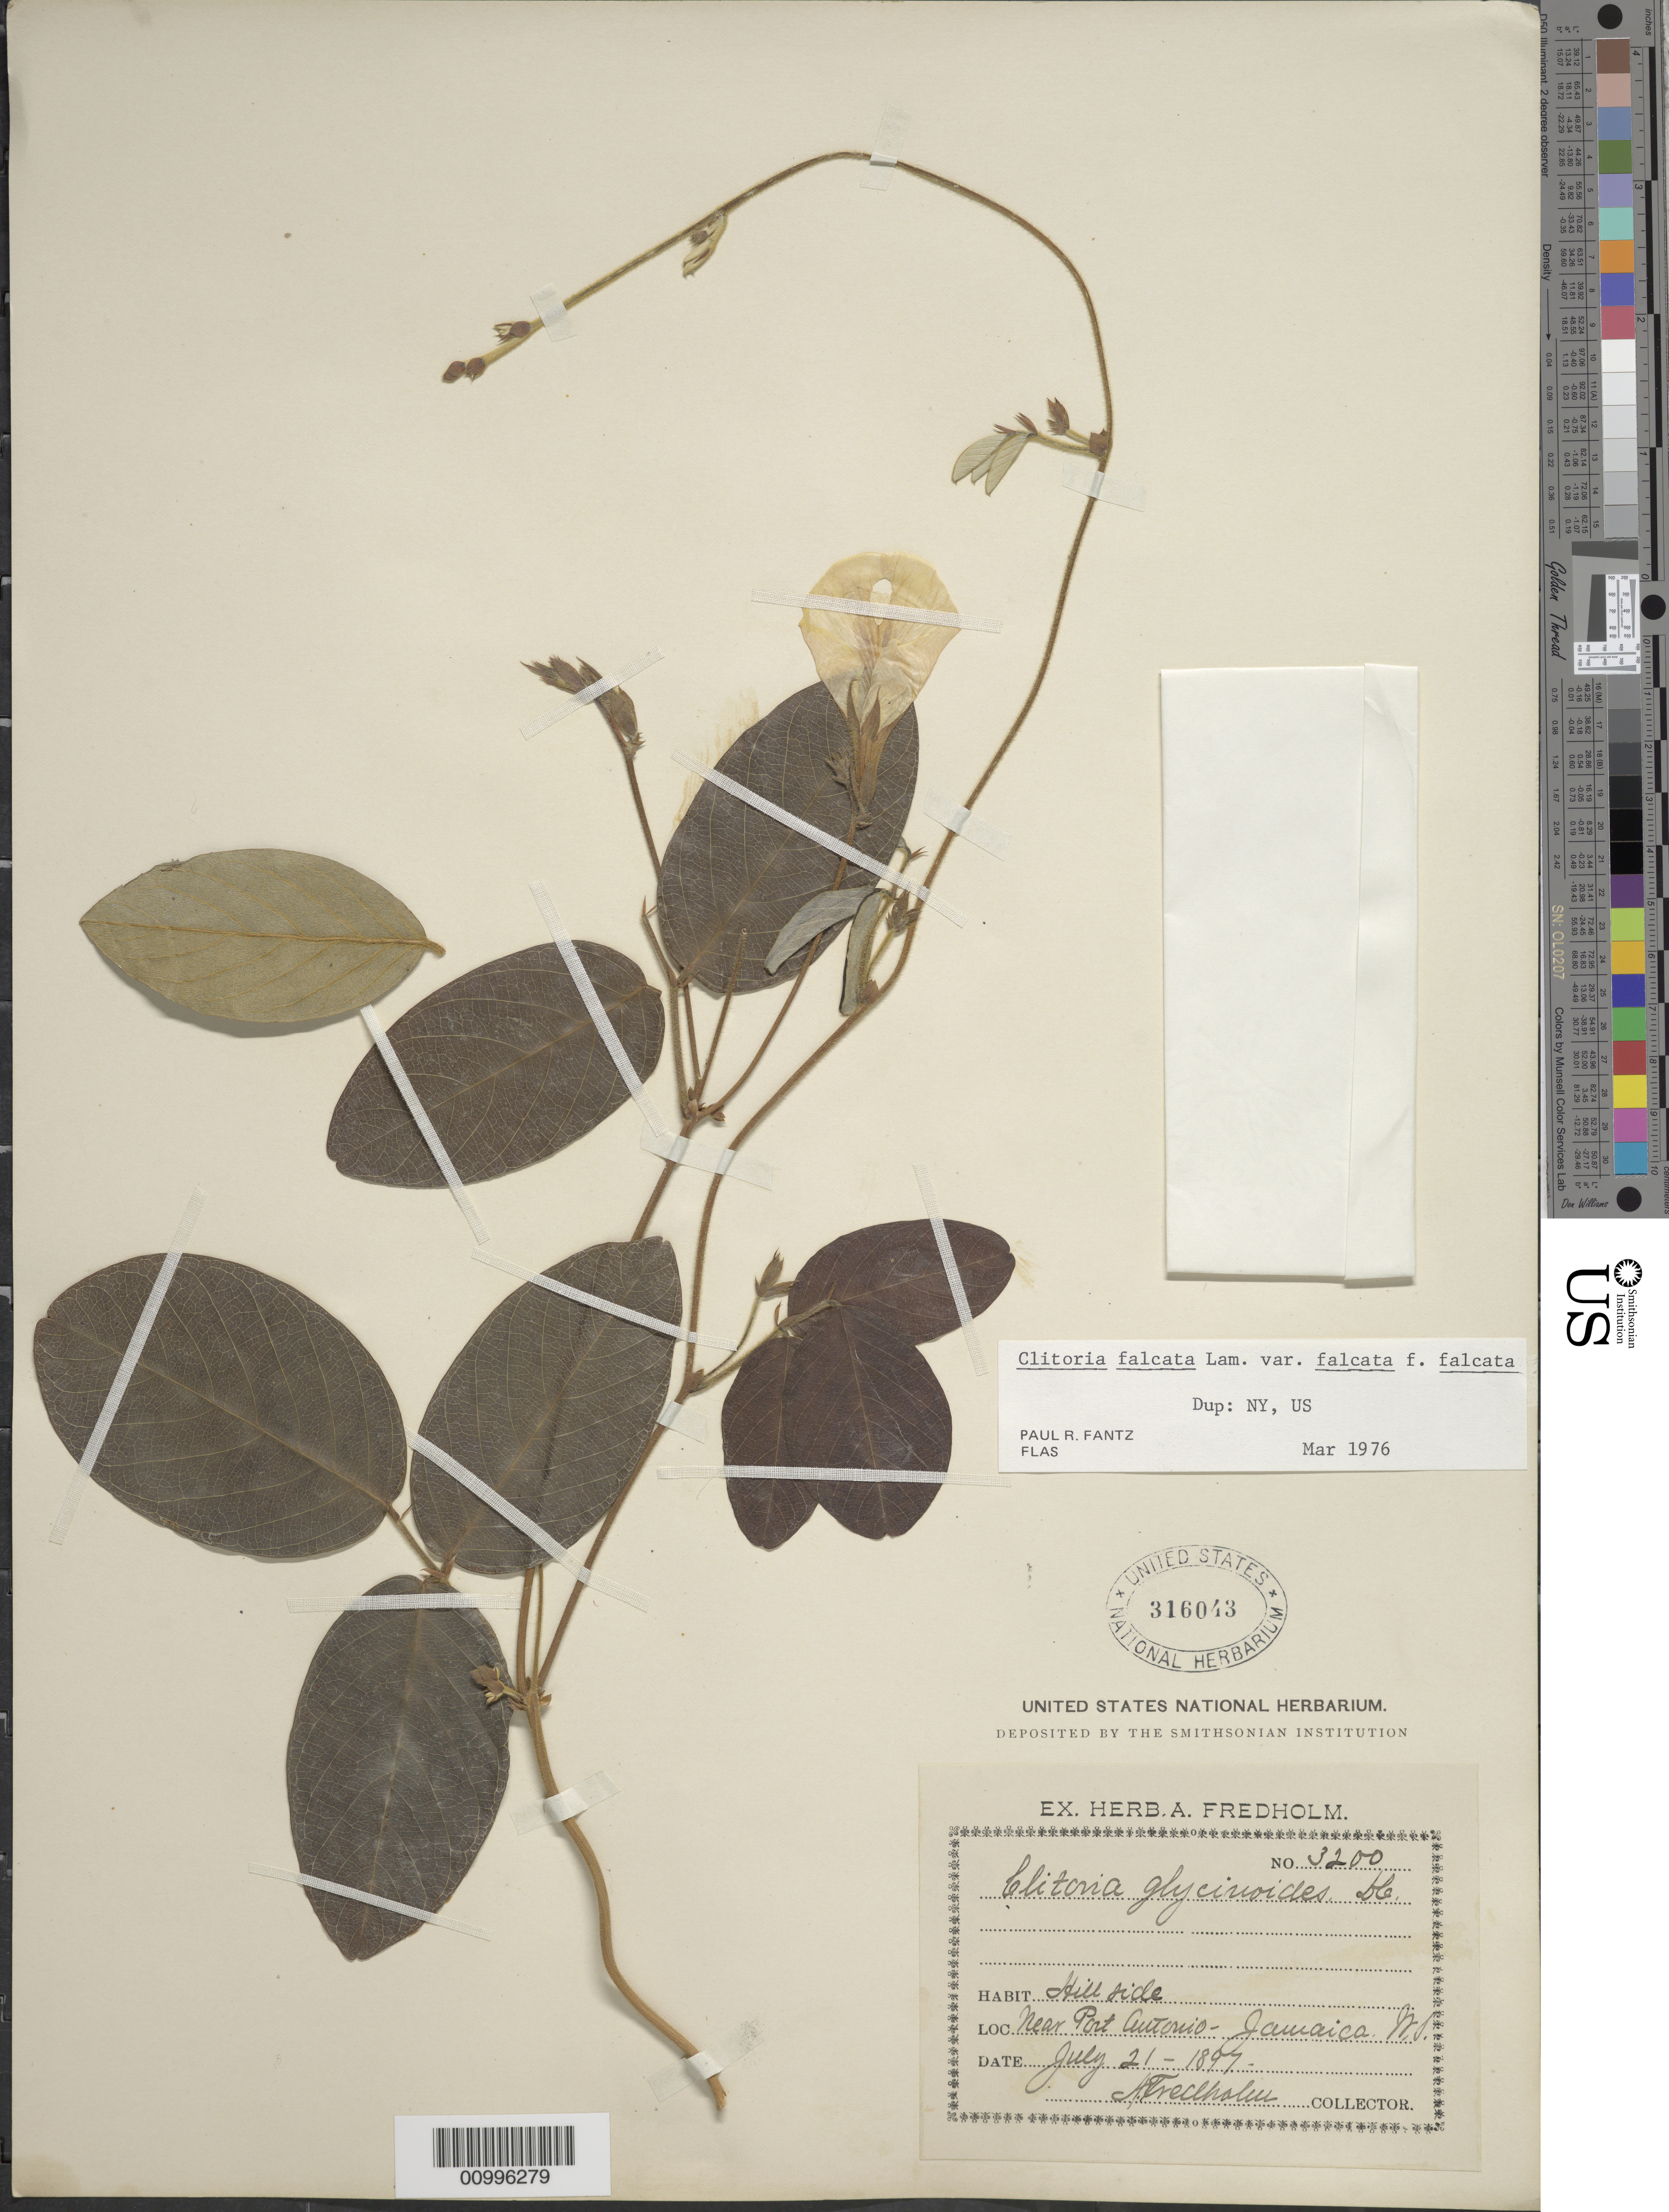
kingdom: Plantae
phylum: Tracheophyta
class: Magnoliopsida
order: Fabales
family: Fabaceae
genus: Clitoria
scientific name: Clitoria rubiginosa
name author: Juss.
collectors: A. Fredholm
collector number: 3200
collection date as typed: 21 Jul 1897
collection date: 1897-07-21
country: Jamaica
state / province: Portland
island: Jamaica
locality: Near Port Antonio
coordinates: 0 N, 0 E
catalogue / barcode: US 316043